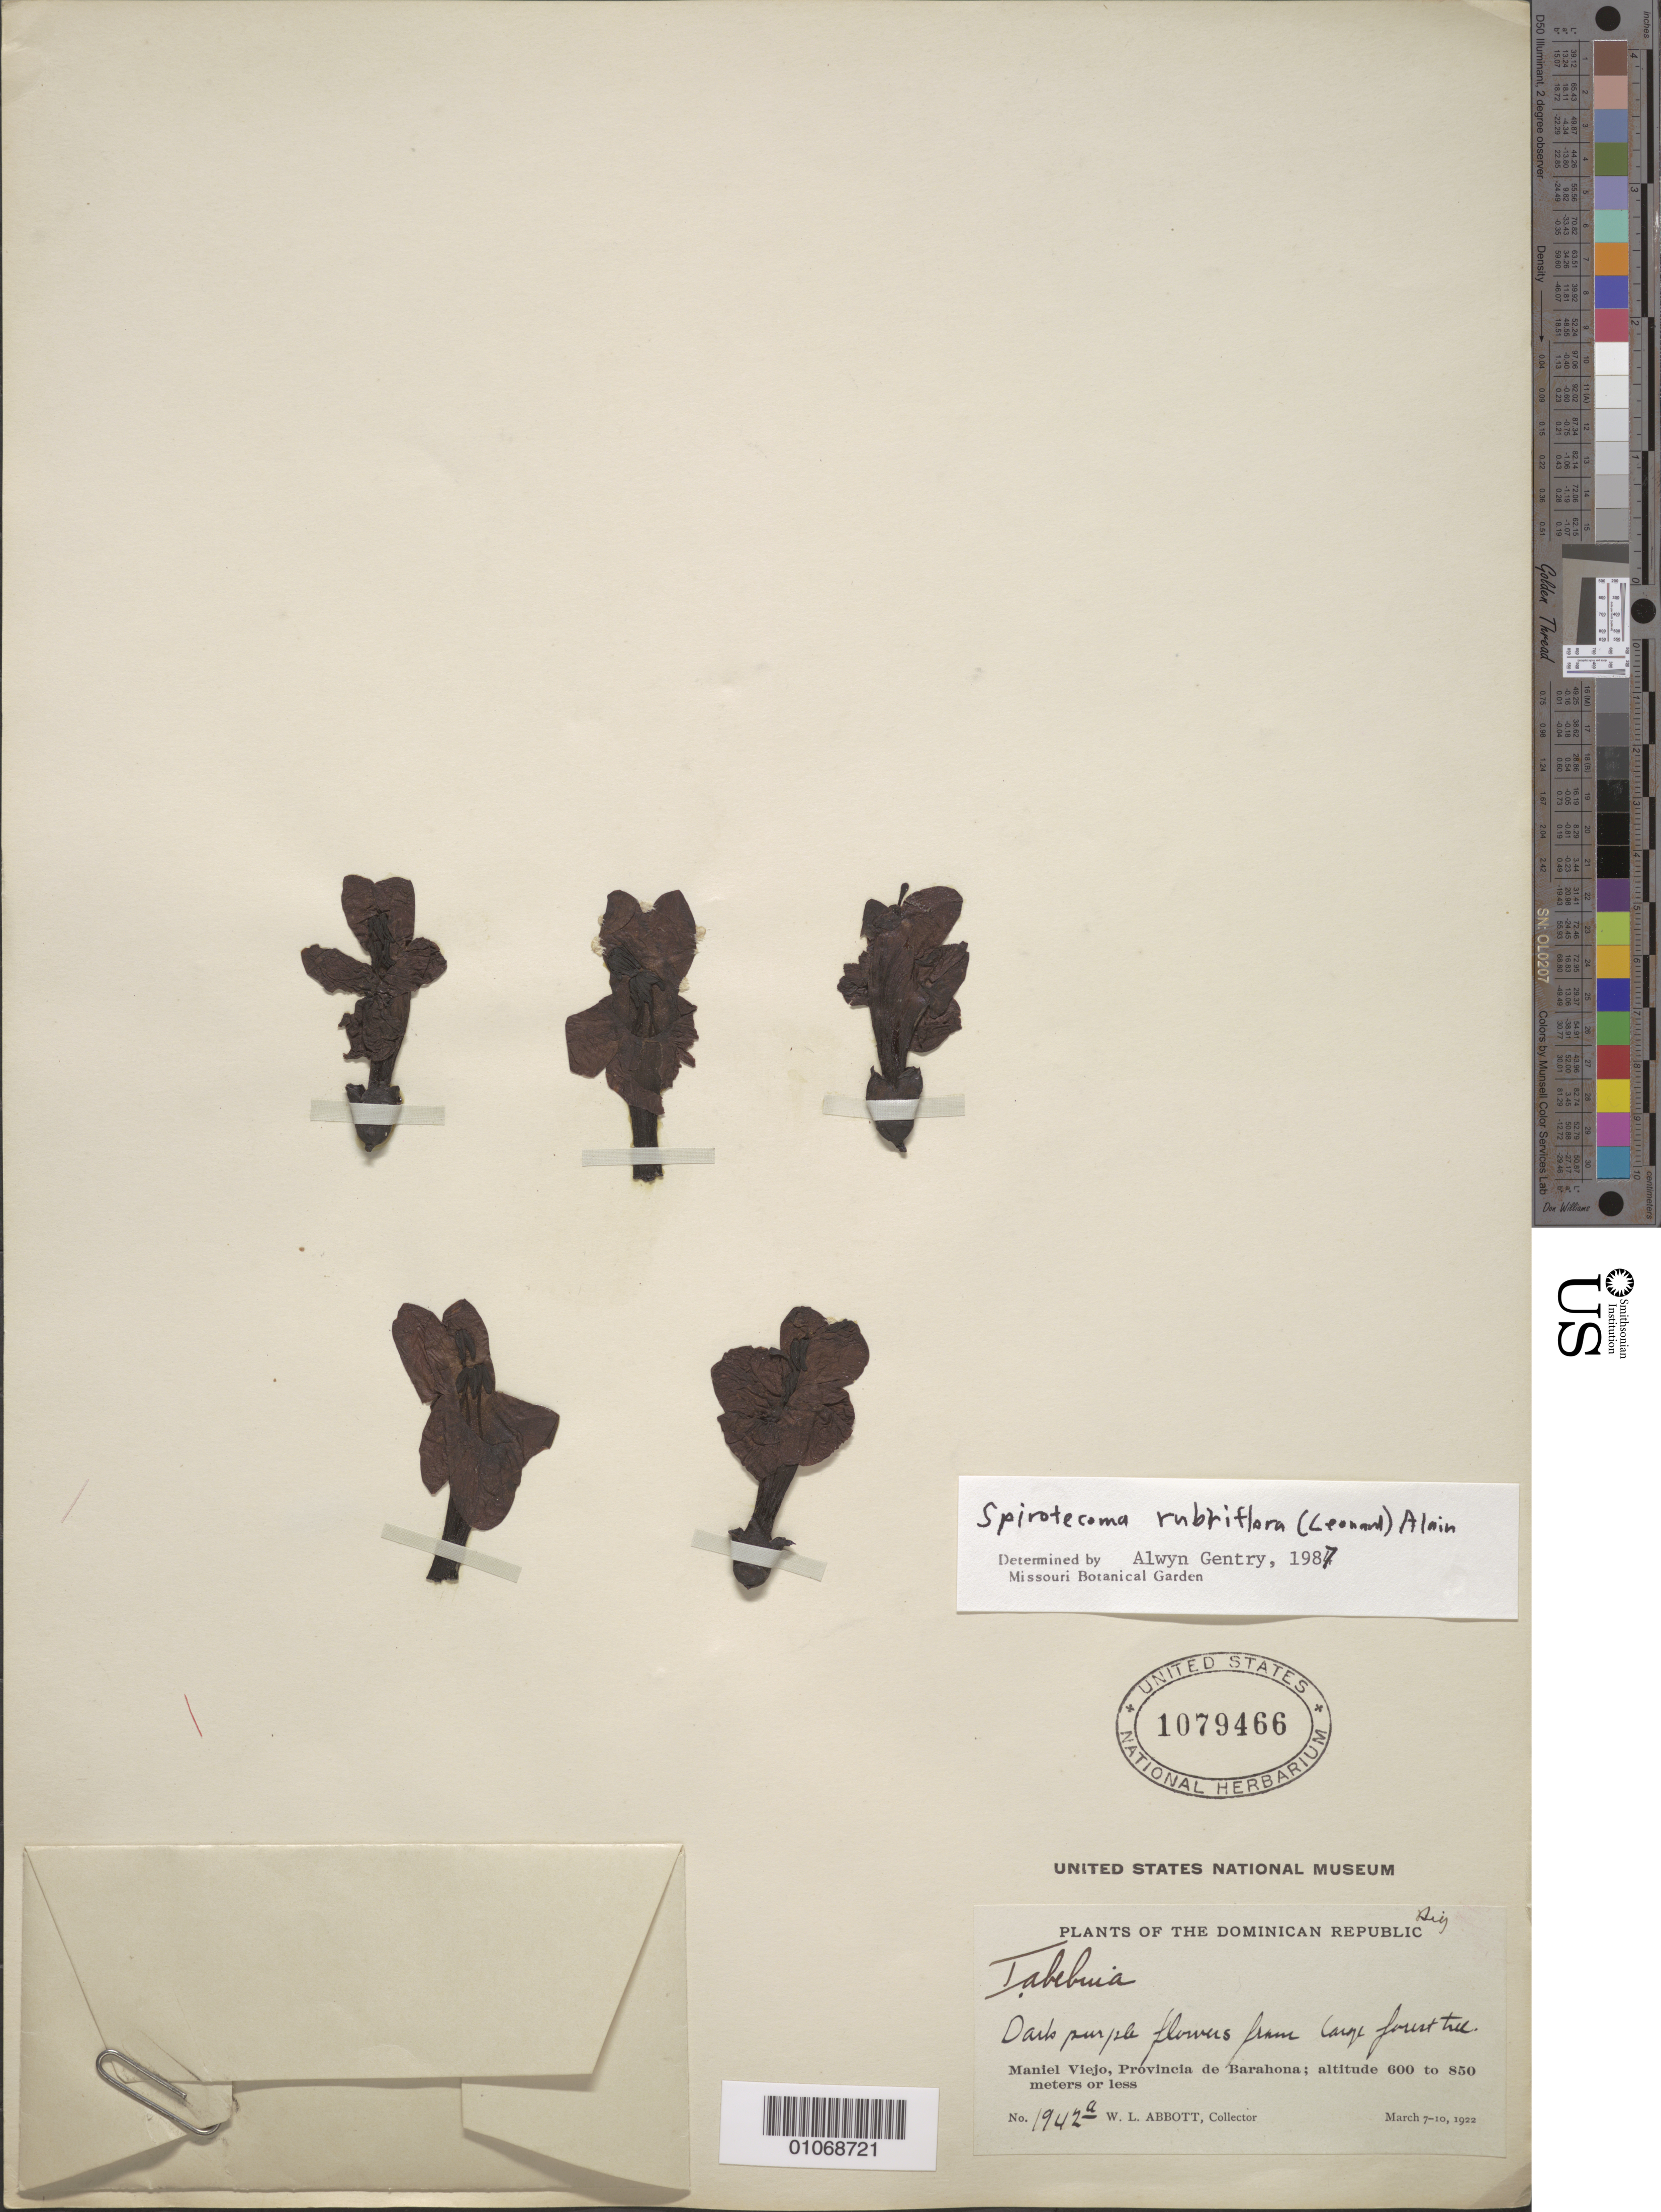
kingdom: Plantae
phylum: Tracheophyta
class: Magnoliopsida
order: Lamiales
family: Bignoniaceae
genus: Spirotecoma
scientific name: Spirotecoma rubriflora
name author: (Leonard) Alain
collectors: W. L. Abbott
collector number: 1942a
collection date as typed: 07 Mar 1922 to 10 Mar 1922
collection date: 1922-03-07/1922-03-10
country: Dominican Republic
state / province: Barahona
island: Hispaniola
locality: Maniel Viejo.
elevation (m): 600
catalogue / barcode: US 1079466